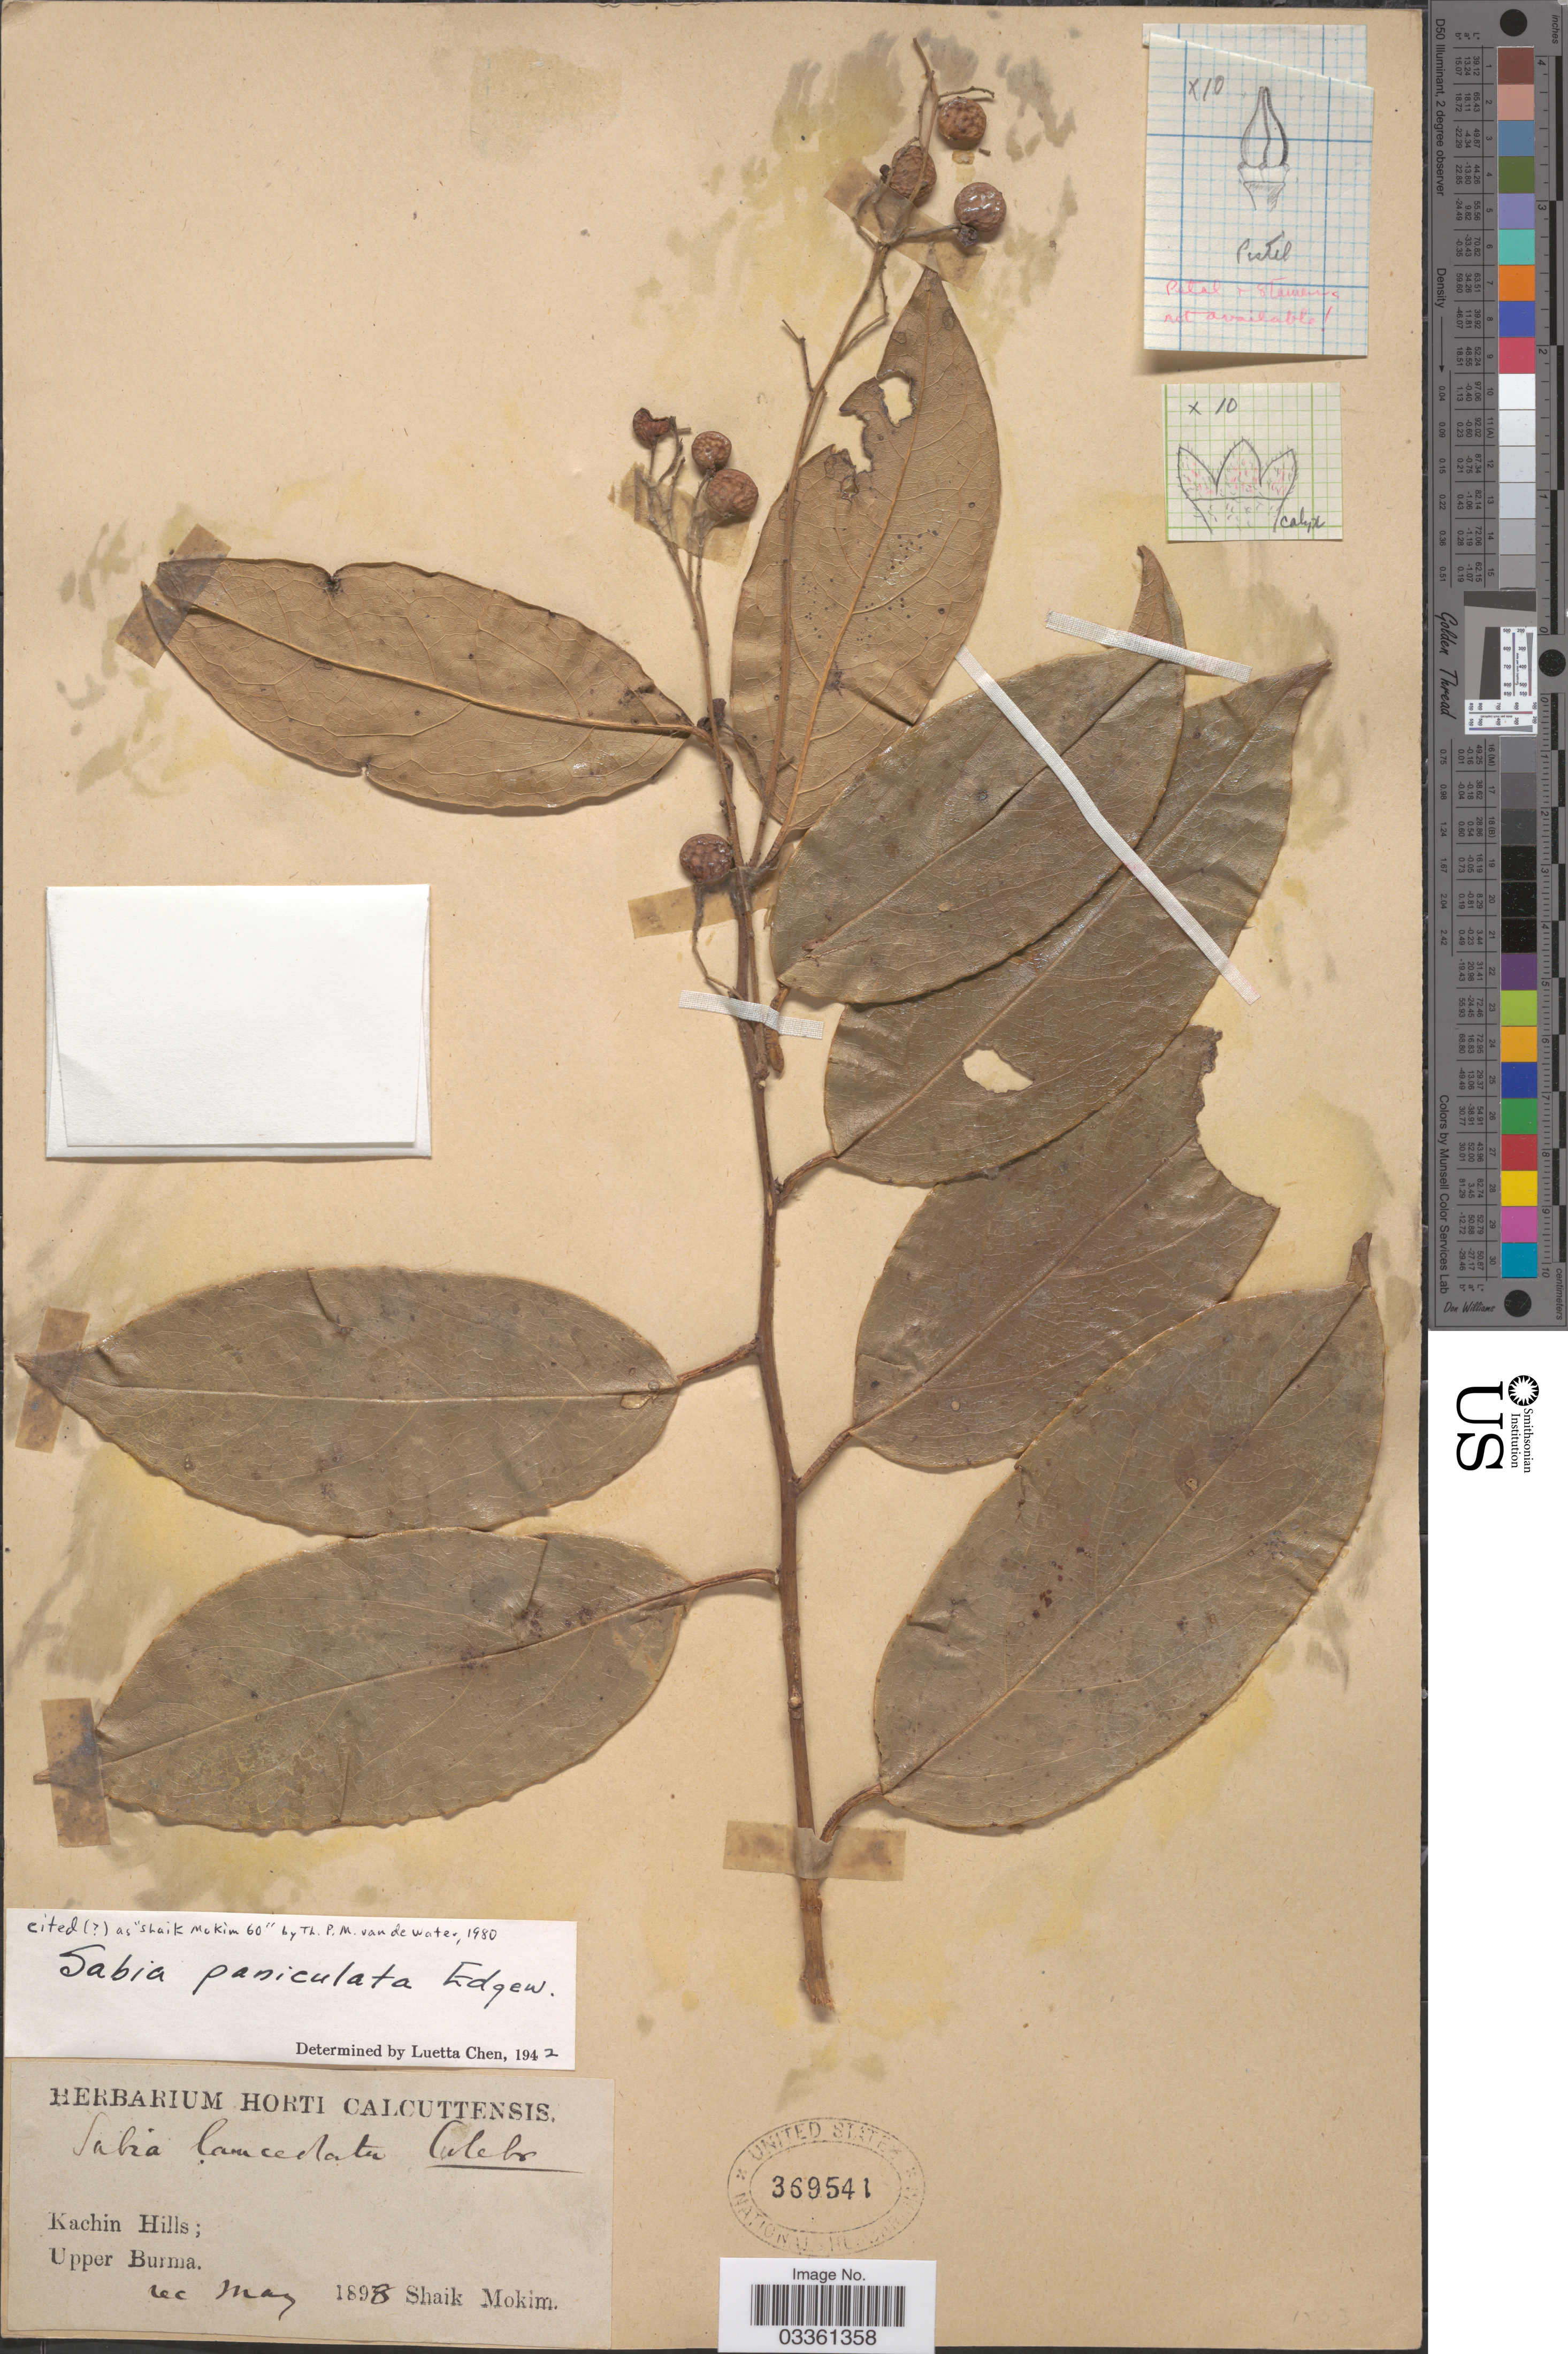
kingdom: Plantae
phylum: Tracheophyta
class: Magnoliopsida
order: Proteales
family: Sabiaceae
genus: Sabia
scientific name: Sabia paniculata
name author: Edgew. ex Hook. f. & Thomson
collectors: S. Mokim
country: Myanmar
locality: Kachin Hills; Upper Burma.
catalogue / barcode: US 369541